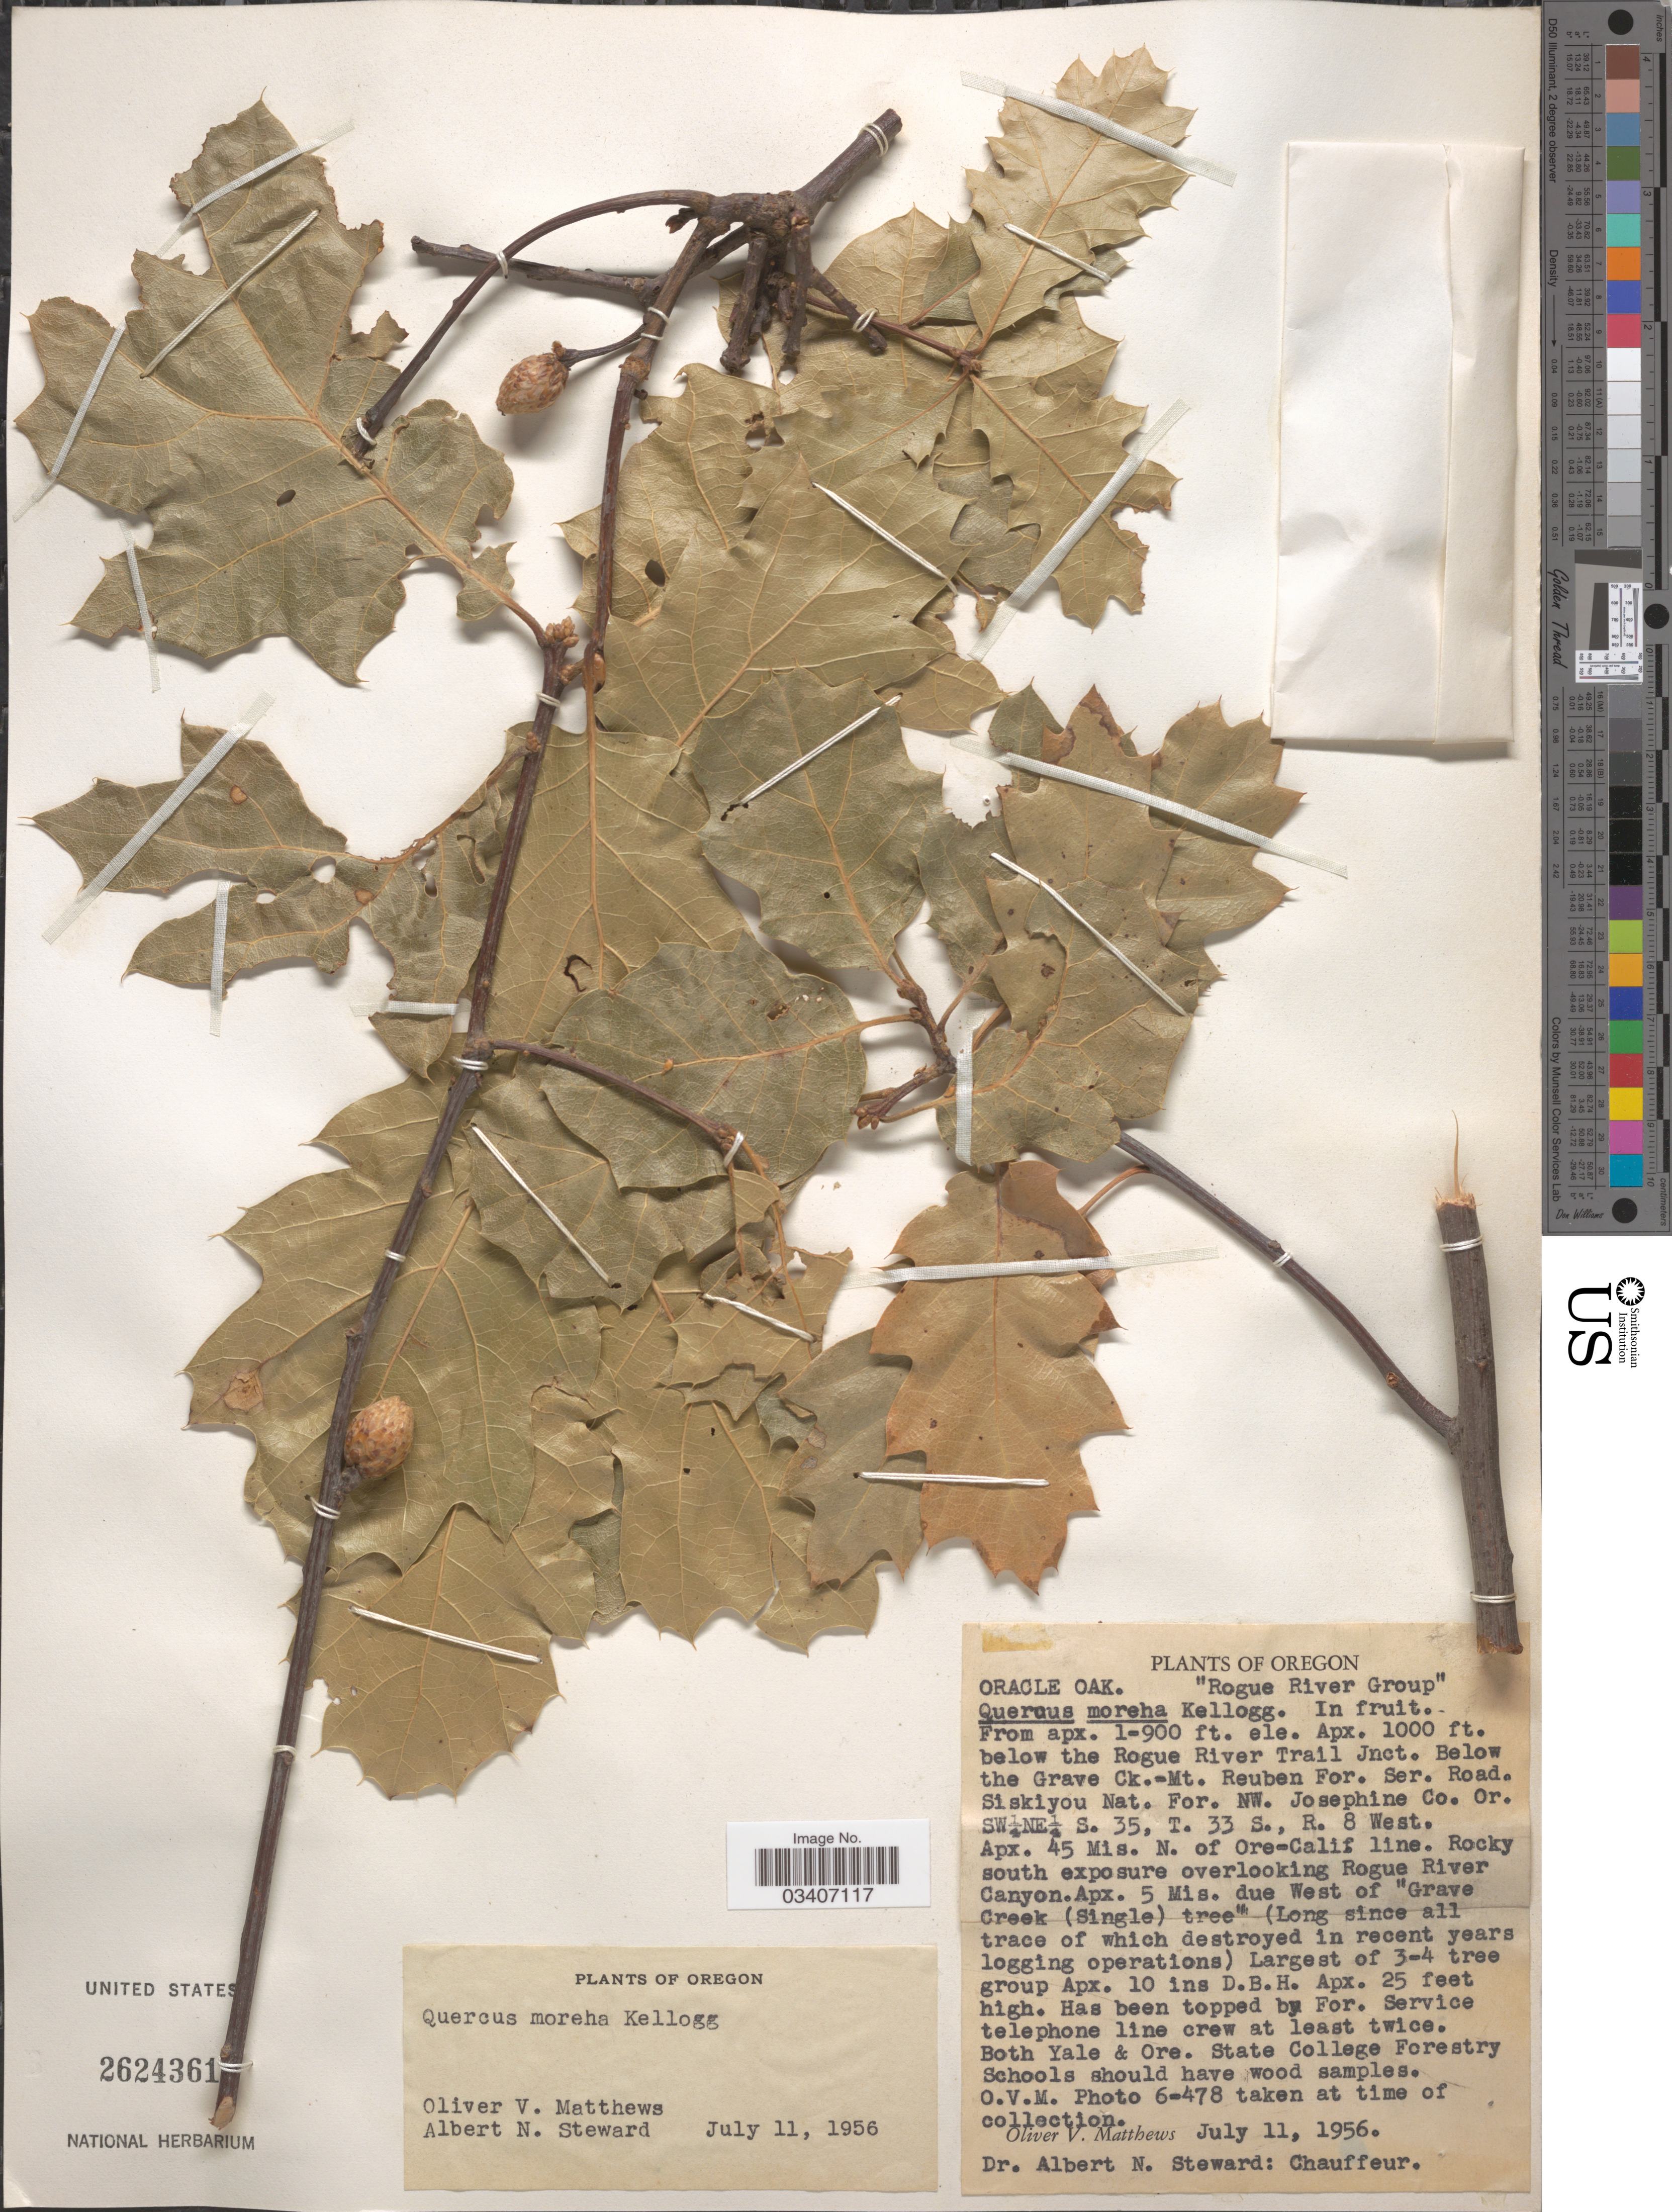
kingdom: Plantae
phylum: Tracheophyta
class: Magnoliopsida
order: Fagales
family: Fagaceae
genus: Quercus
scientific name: Quercus x moreha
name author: Kellogg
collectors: O. V. Matthews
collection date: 1956-07-11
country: United States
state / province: Oregon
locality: Rogue River Group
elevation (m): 0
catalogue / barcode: US 2624361